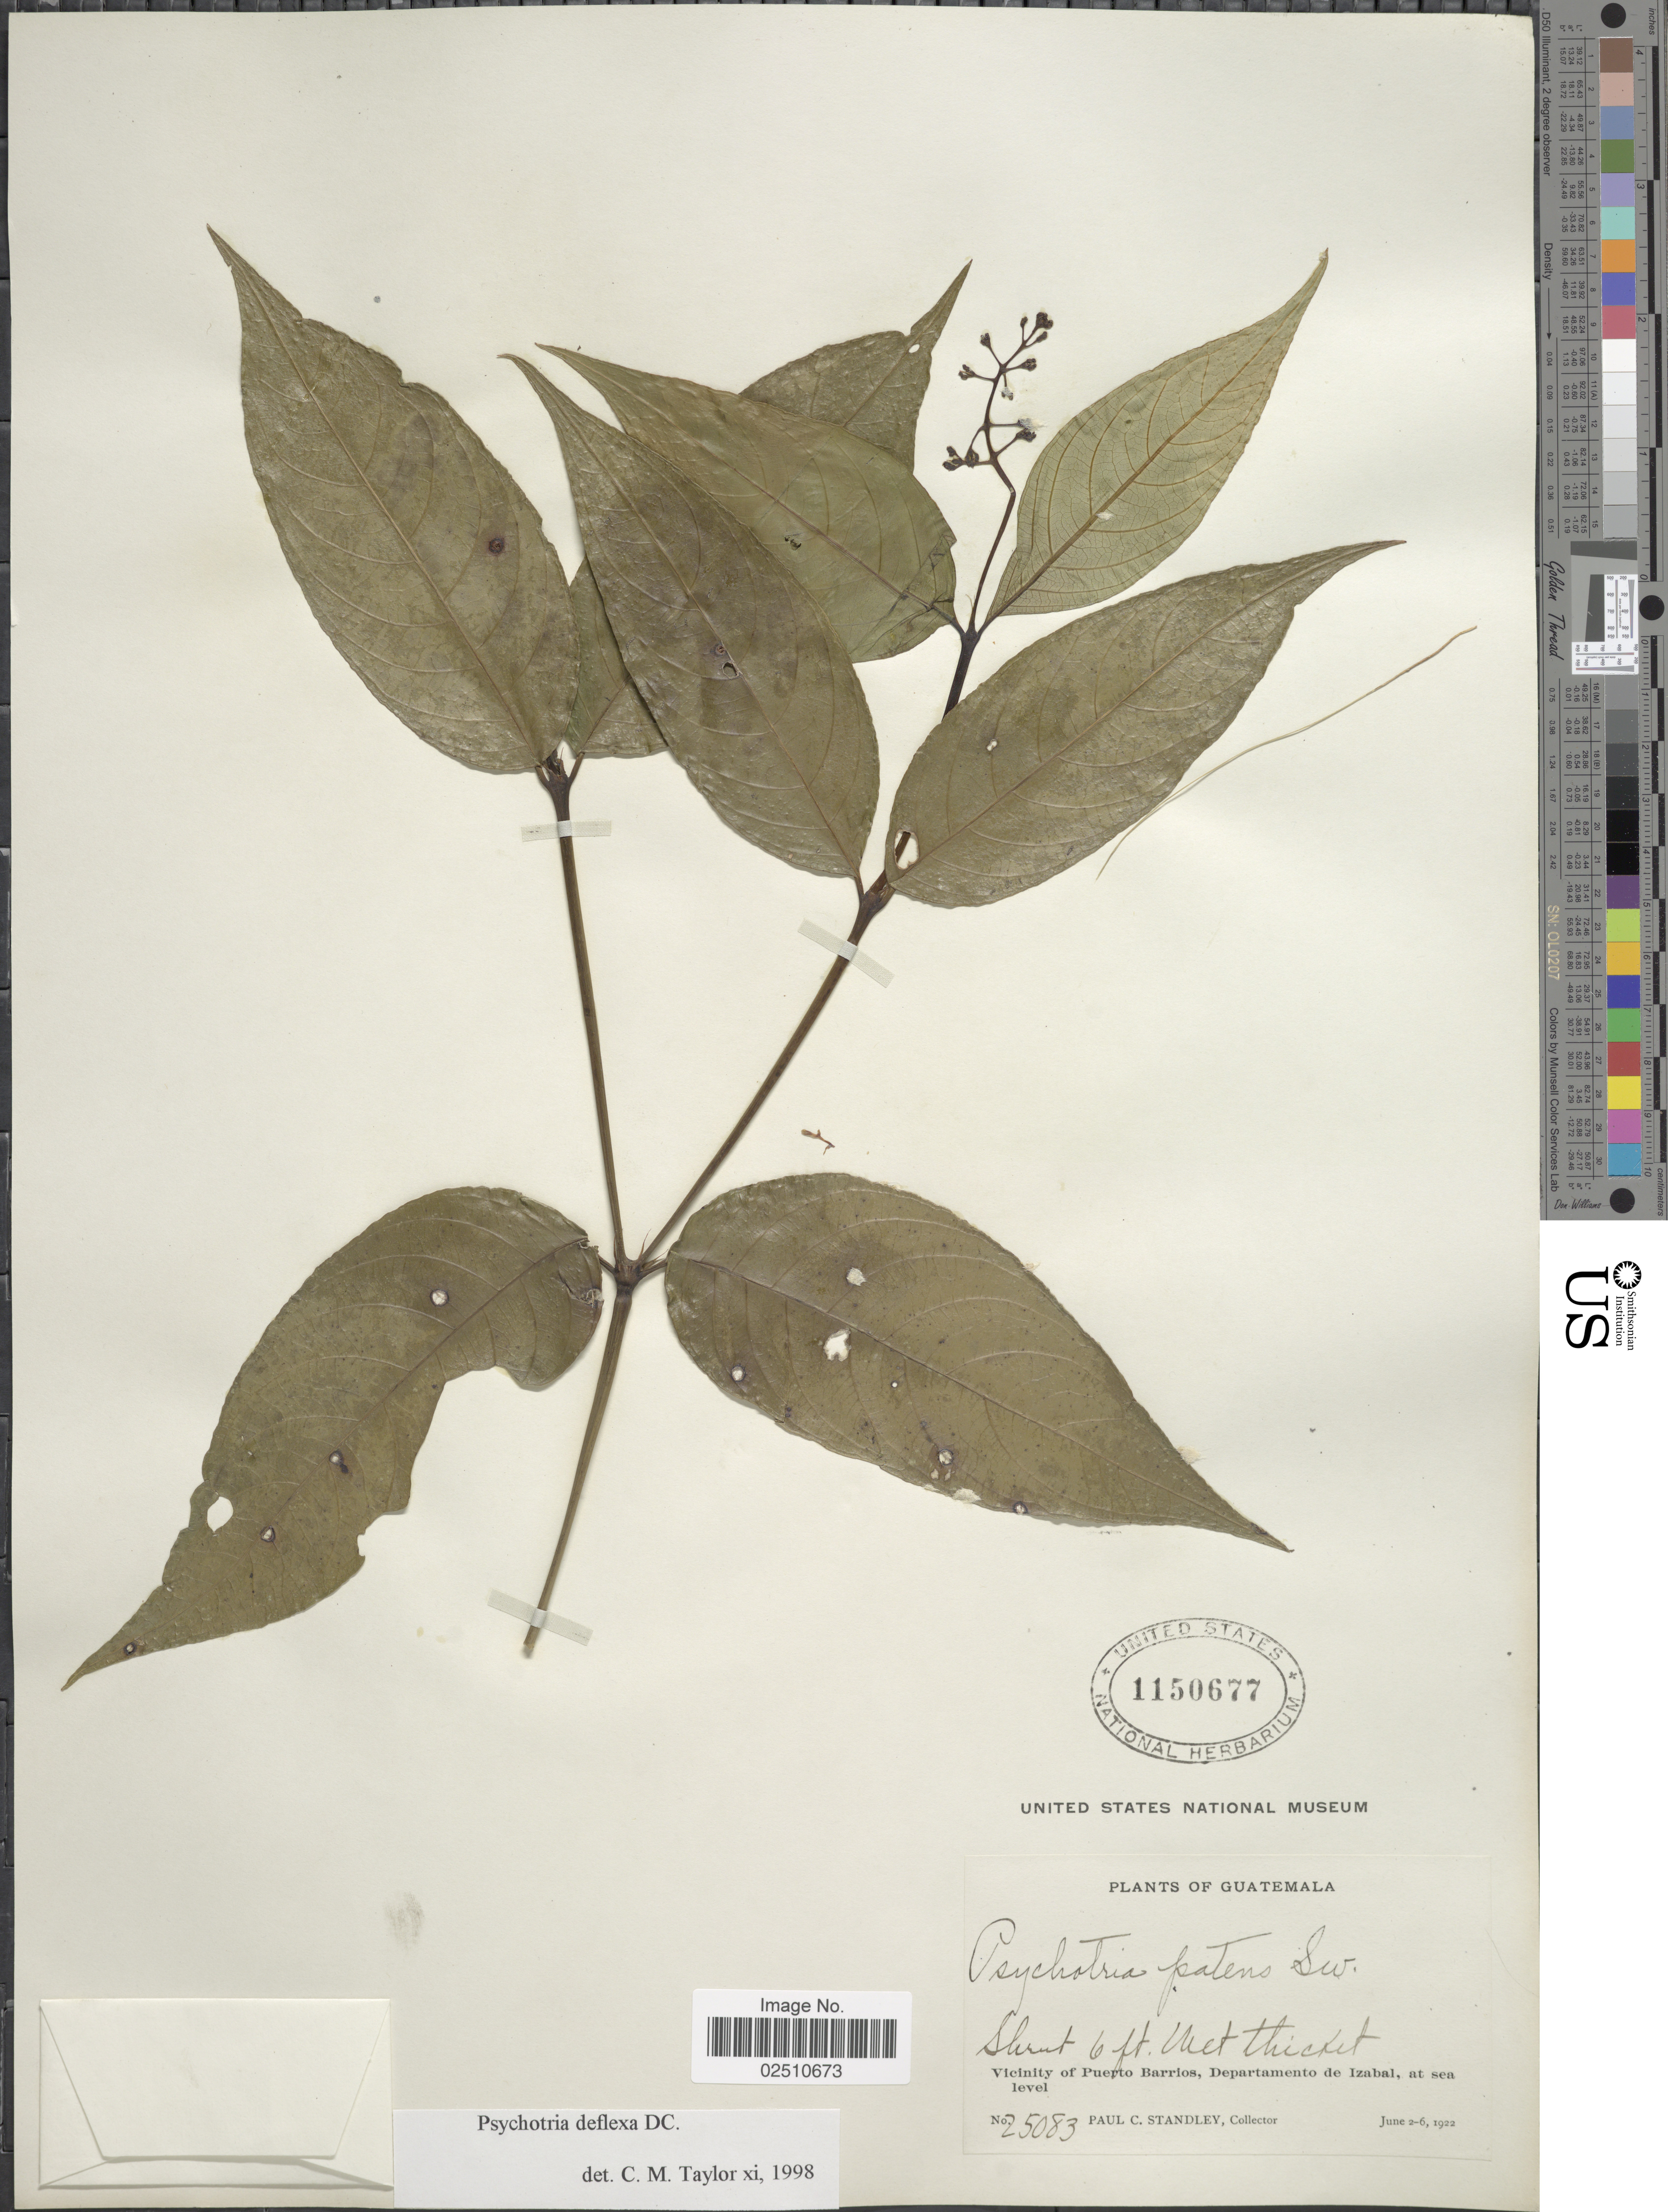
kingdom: Plantae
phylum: Tracheophyta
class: Magnoliopsida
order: Gentianales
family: Rubiaceae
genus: Psychotria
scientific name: Psychotria deflexa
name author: DC.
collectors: P. C. Standley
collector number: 25083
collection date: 1922-06-02/1922-06-06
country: Guatemala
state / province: Izabal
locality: Vicinity of Puerto Barrios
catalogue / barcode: US 1150677